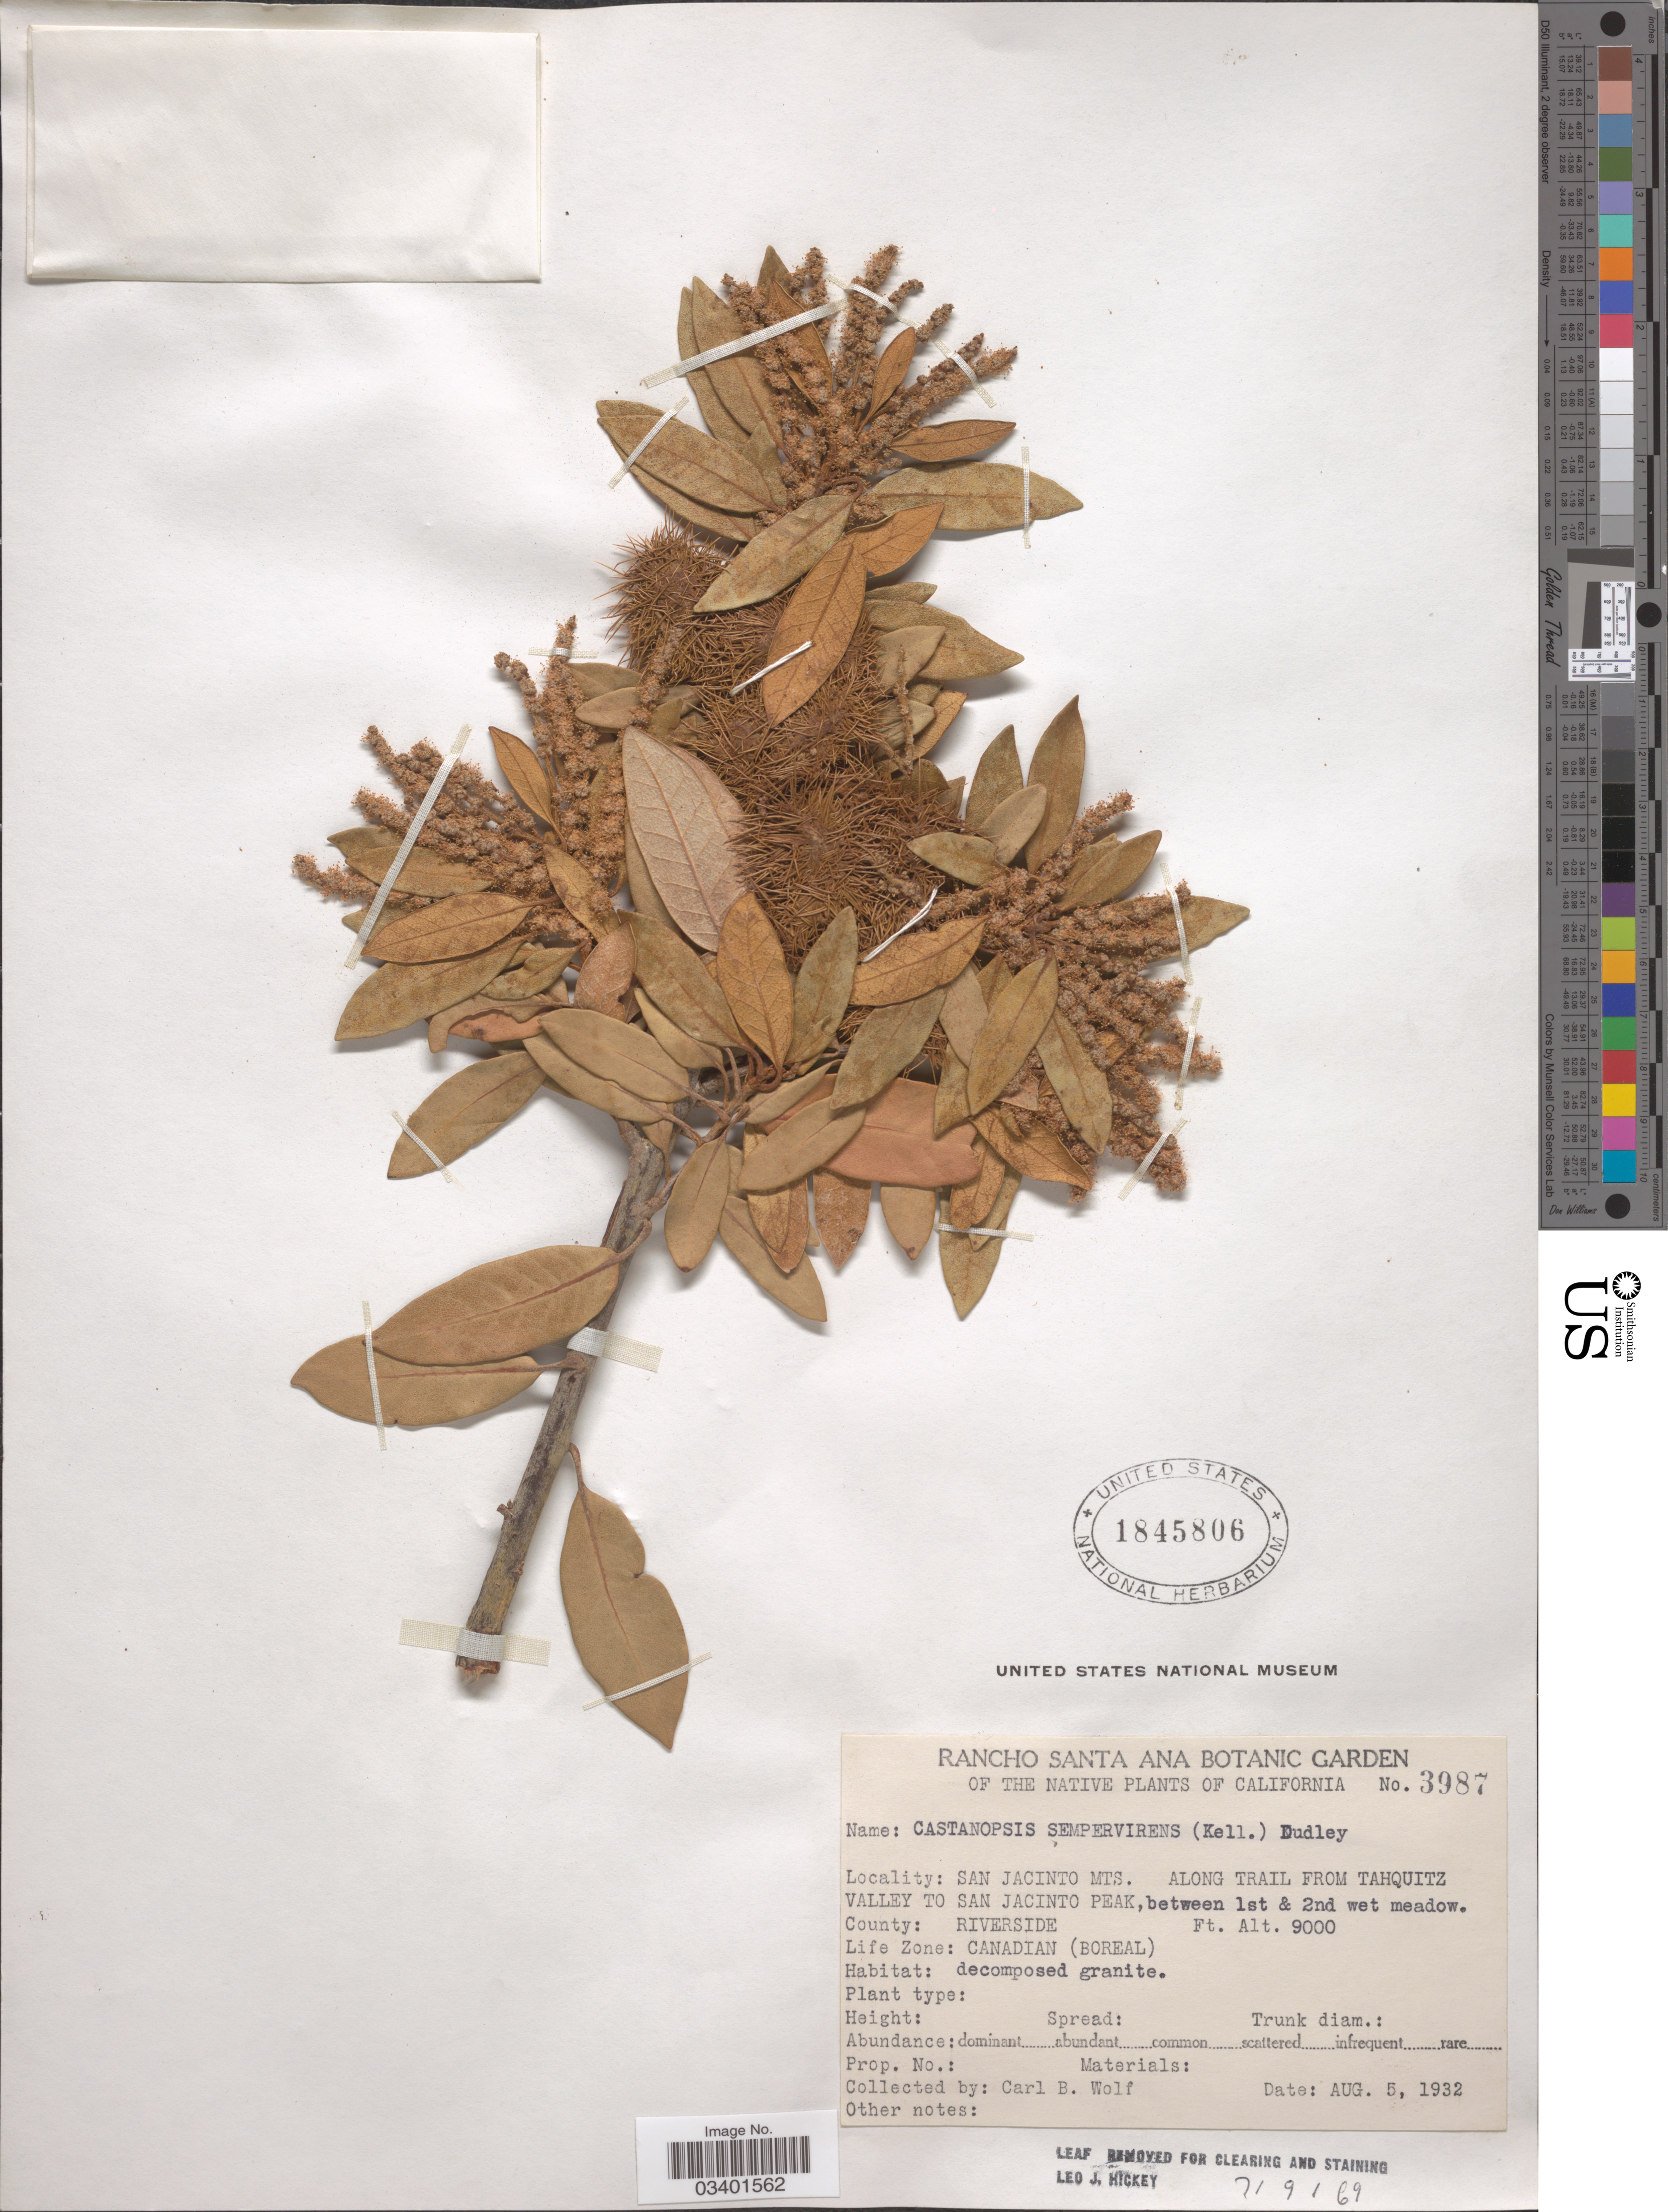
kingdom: Plantae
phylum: Tracheophyta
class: Magnoliopsida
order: Fagales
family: Fagaceae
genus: Chrysolepis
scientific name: Chrysolepis sempervirens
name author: (Kellogg) Hjelmq.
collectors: C. B. Wolf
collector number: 3987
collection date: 1932-08-05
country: United States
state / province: California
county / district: Riverside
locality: San Jacinto Mt. Along trail from Tahquitz Valley to San Jacinto Peak, between 1st & 2nd wet meadow. County: Riverside. Life Zone: Canadian (Boreal).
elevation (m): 2743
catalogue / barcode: US 1845806